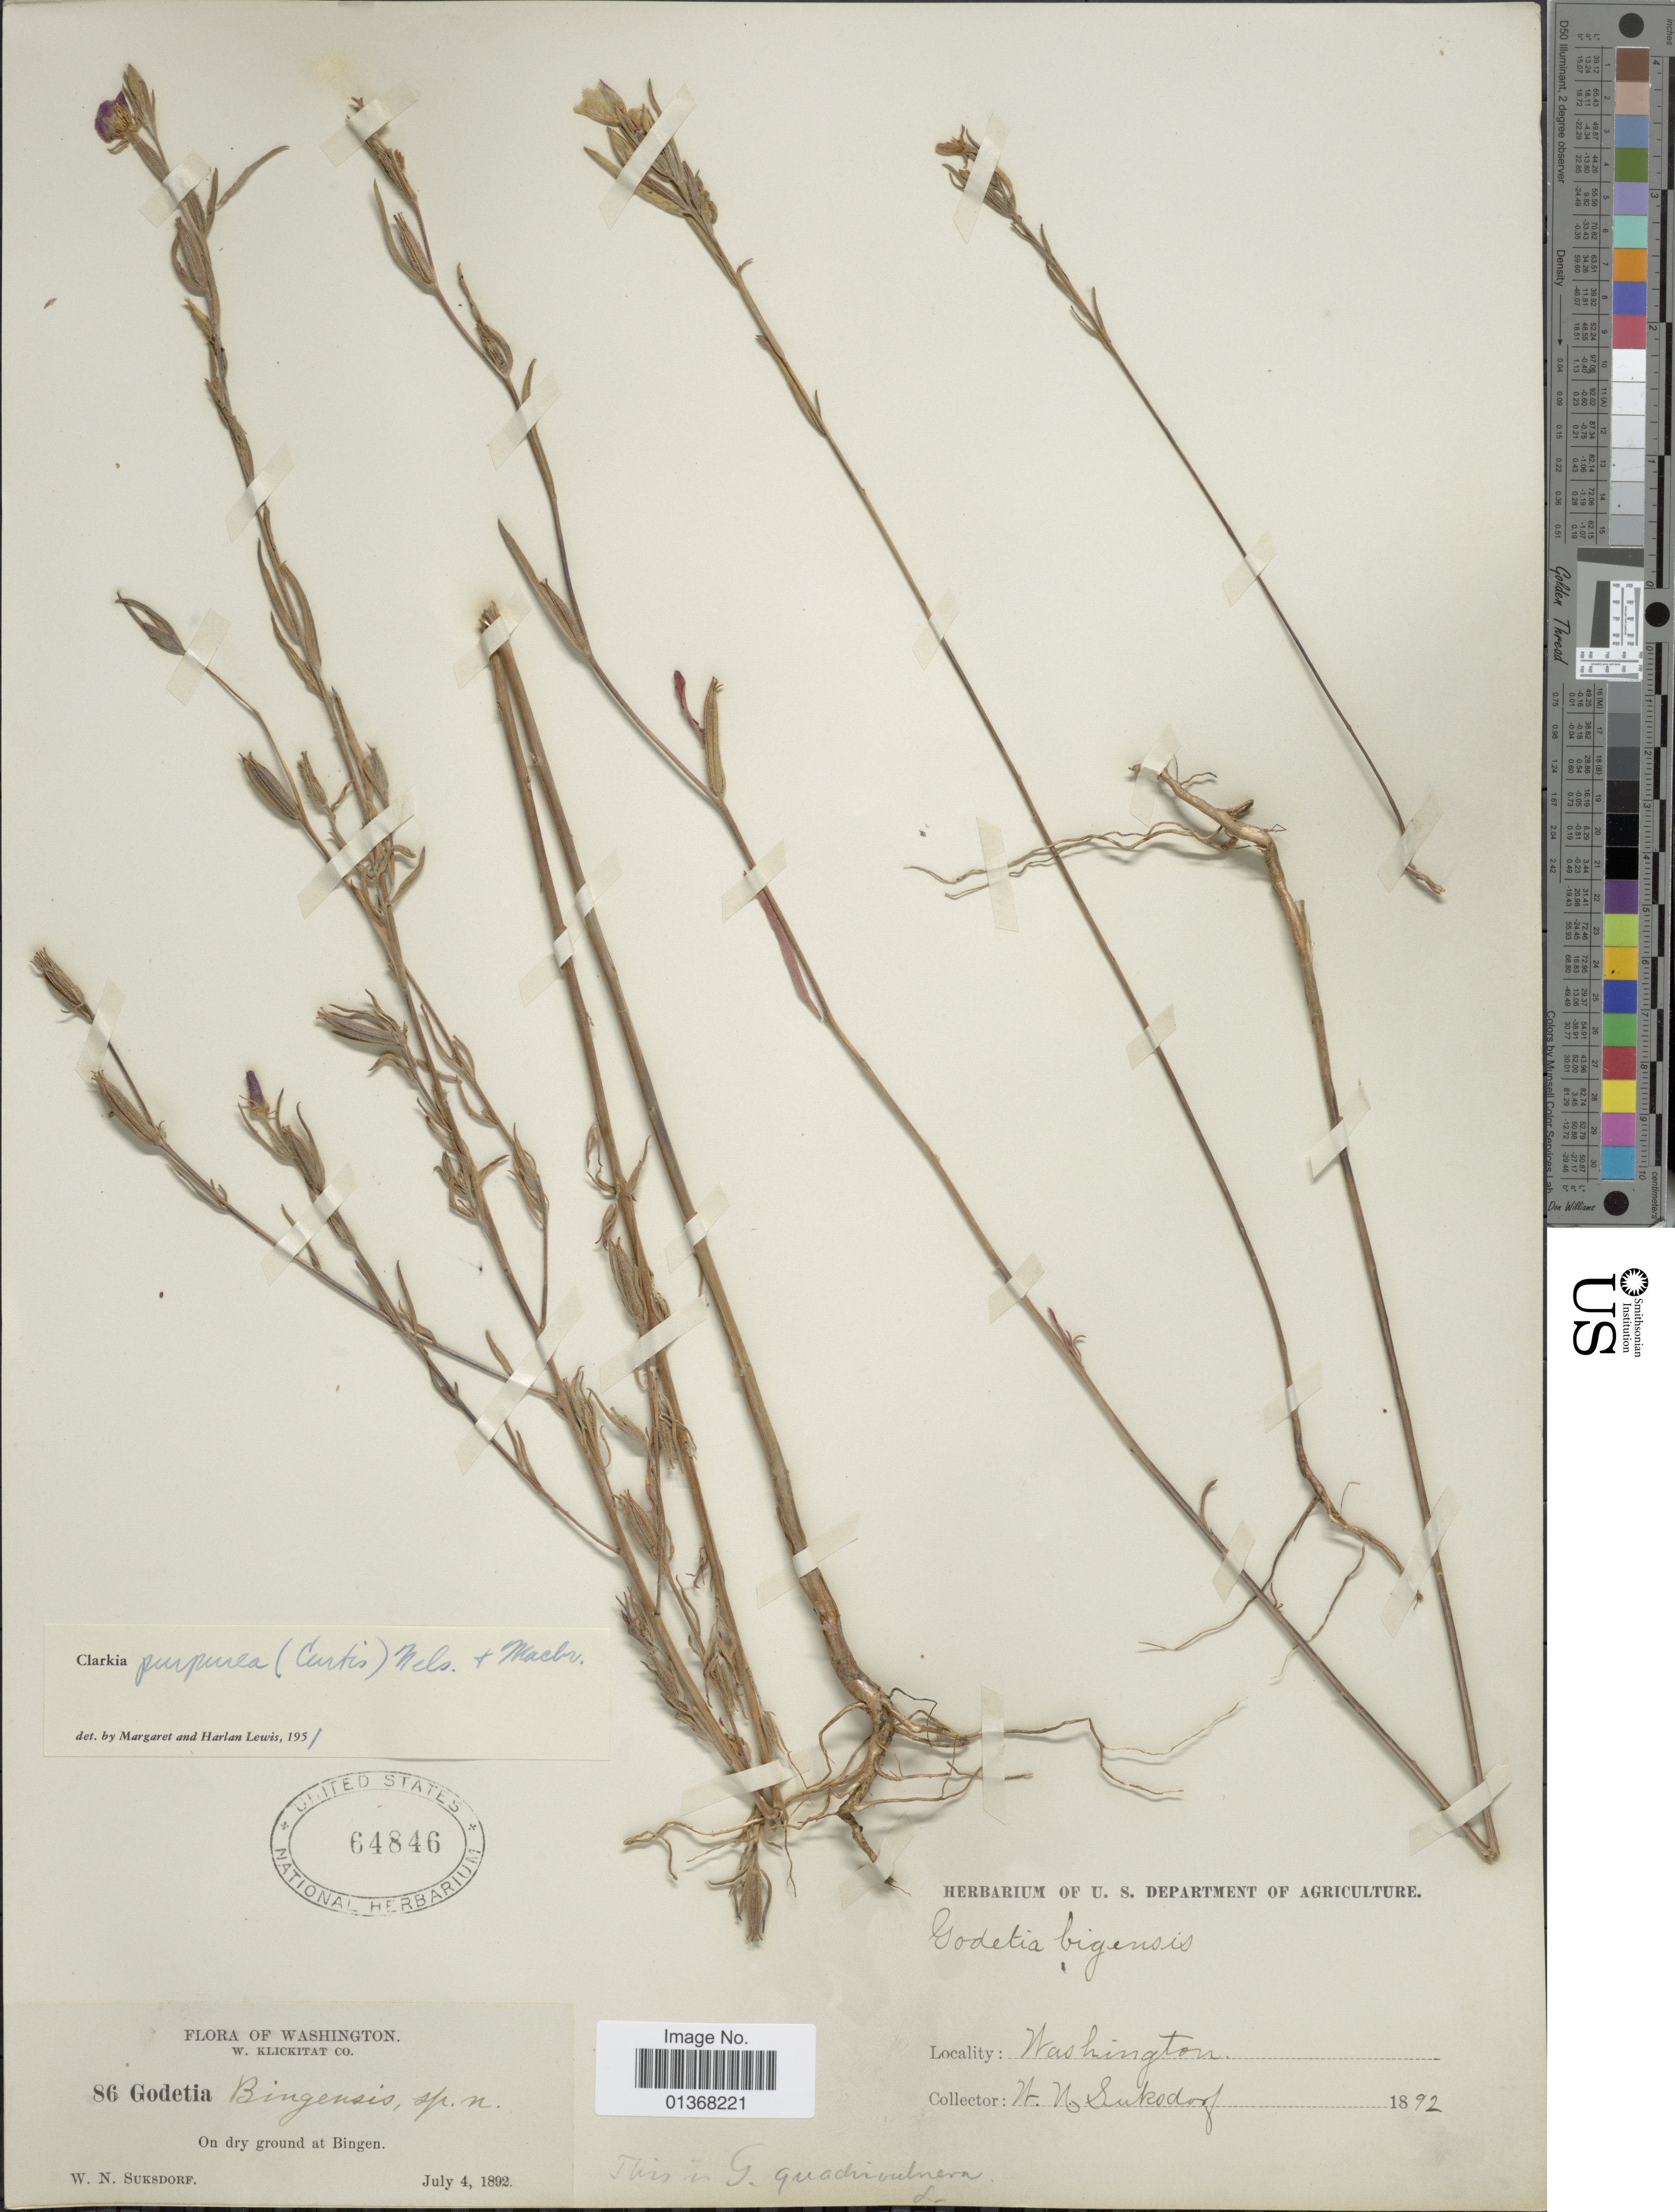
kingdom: Plantae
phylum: Tracheophyta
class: Magnoliopsida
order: Myrtales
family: Onagraceae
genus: Clarkia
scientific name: Clarkia pulchella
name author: Pursh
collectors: W. N. Suksdorf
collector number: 86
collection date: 1892-07-04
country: United States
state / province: Washington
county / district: Klickitat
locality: W. Klickitat Co., On dry ground at Bingen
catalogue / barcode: US 64846